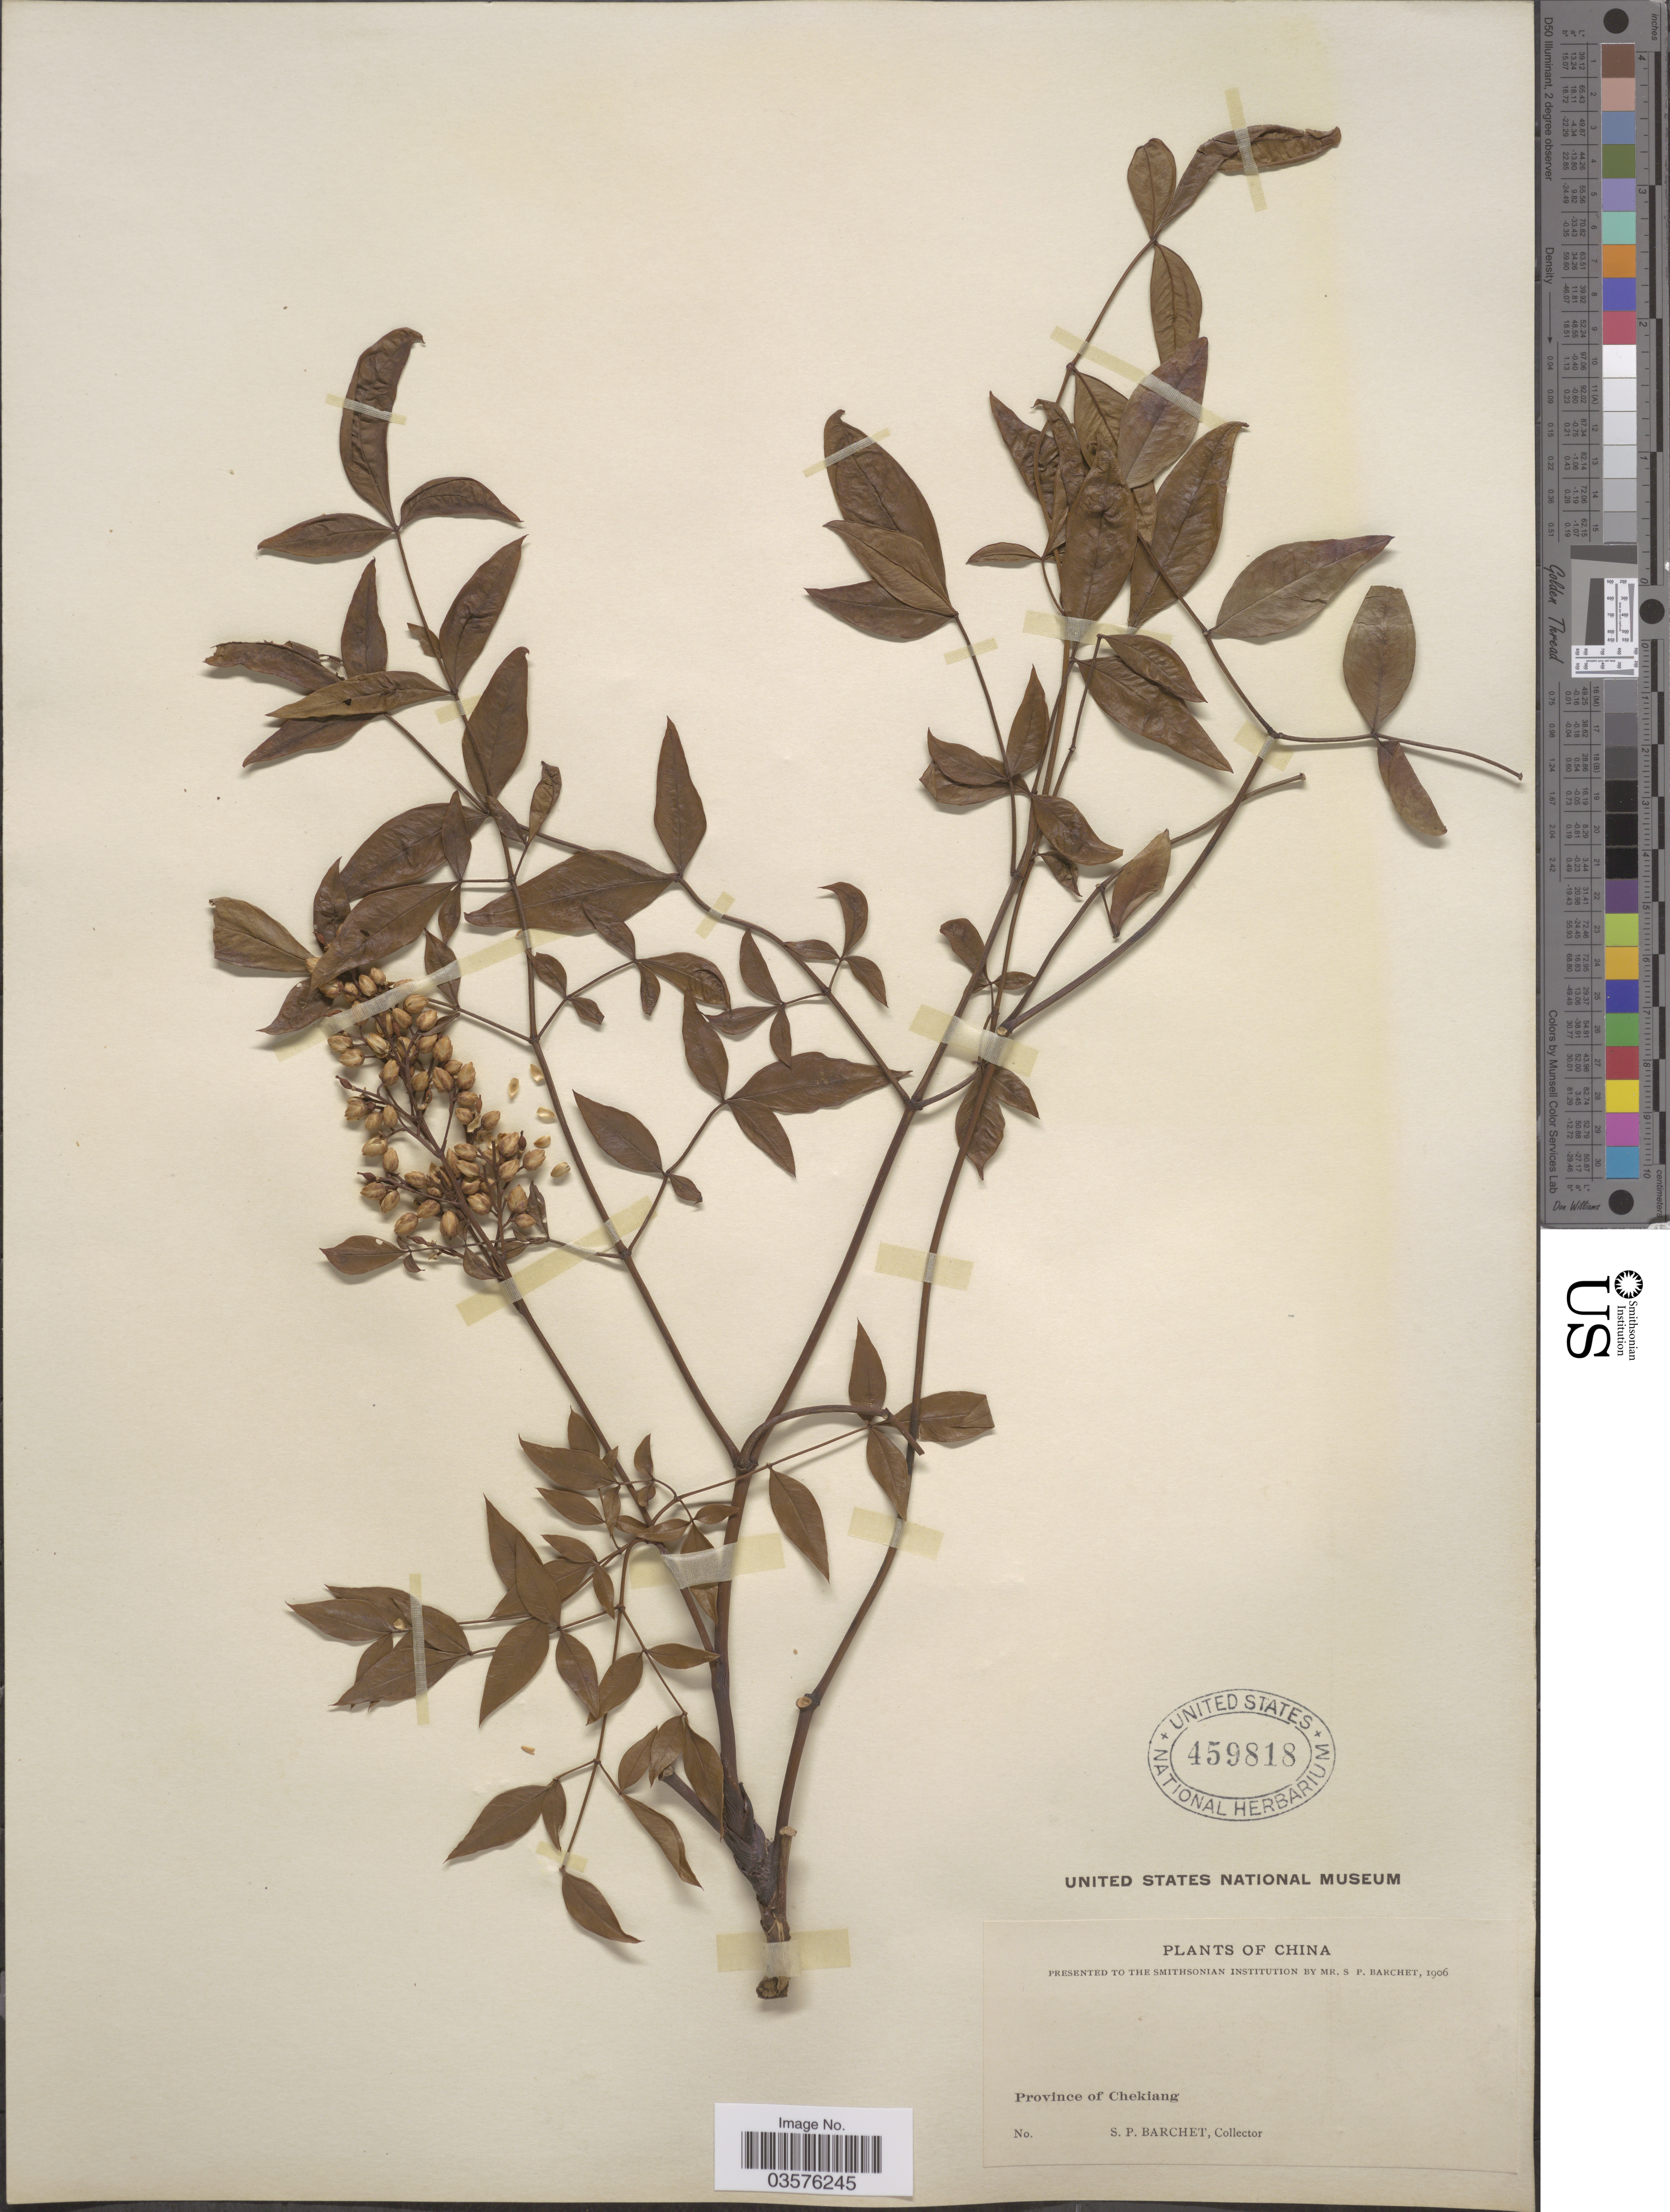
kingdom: Plantae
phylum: Tracheophyta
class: Magnoliopsida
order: Ranunculales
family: Berberidaceae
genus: Nandina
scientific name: Nandina domestica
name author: Thunb.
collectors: S. P. Barchet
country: China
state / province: Zhejiang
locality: Province of Chekiang.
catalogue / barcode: US 459818